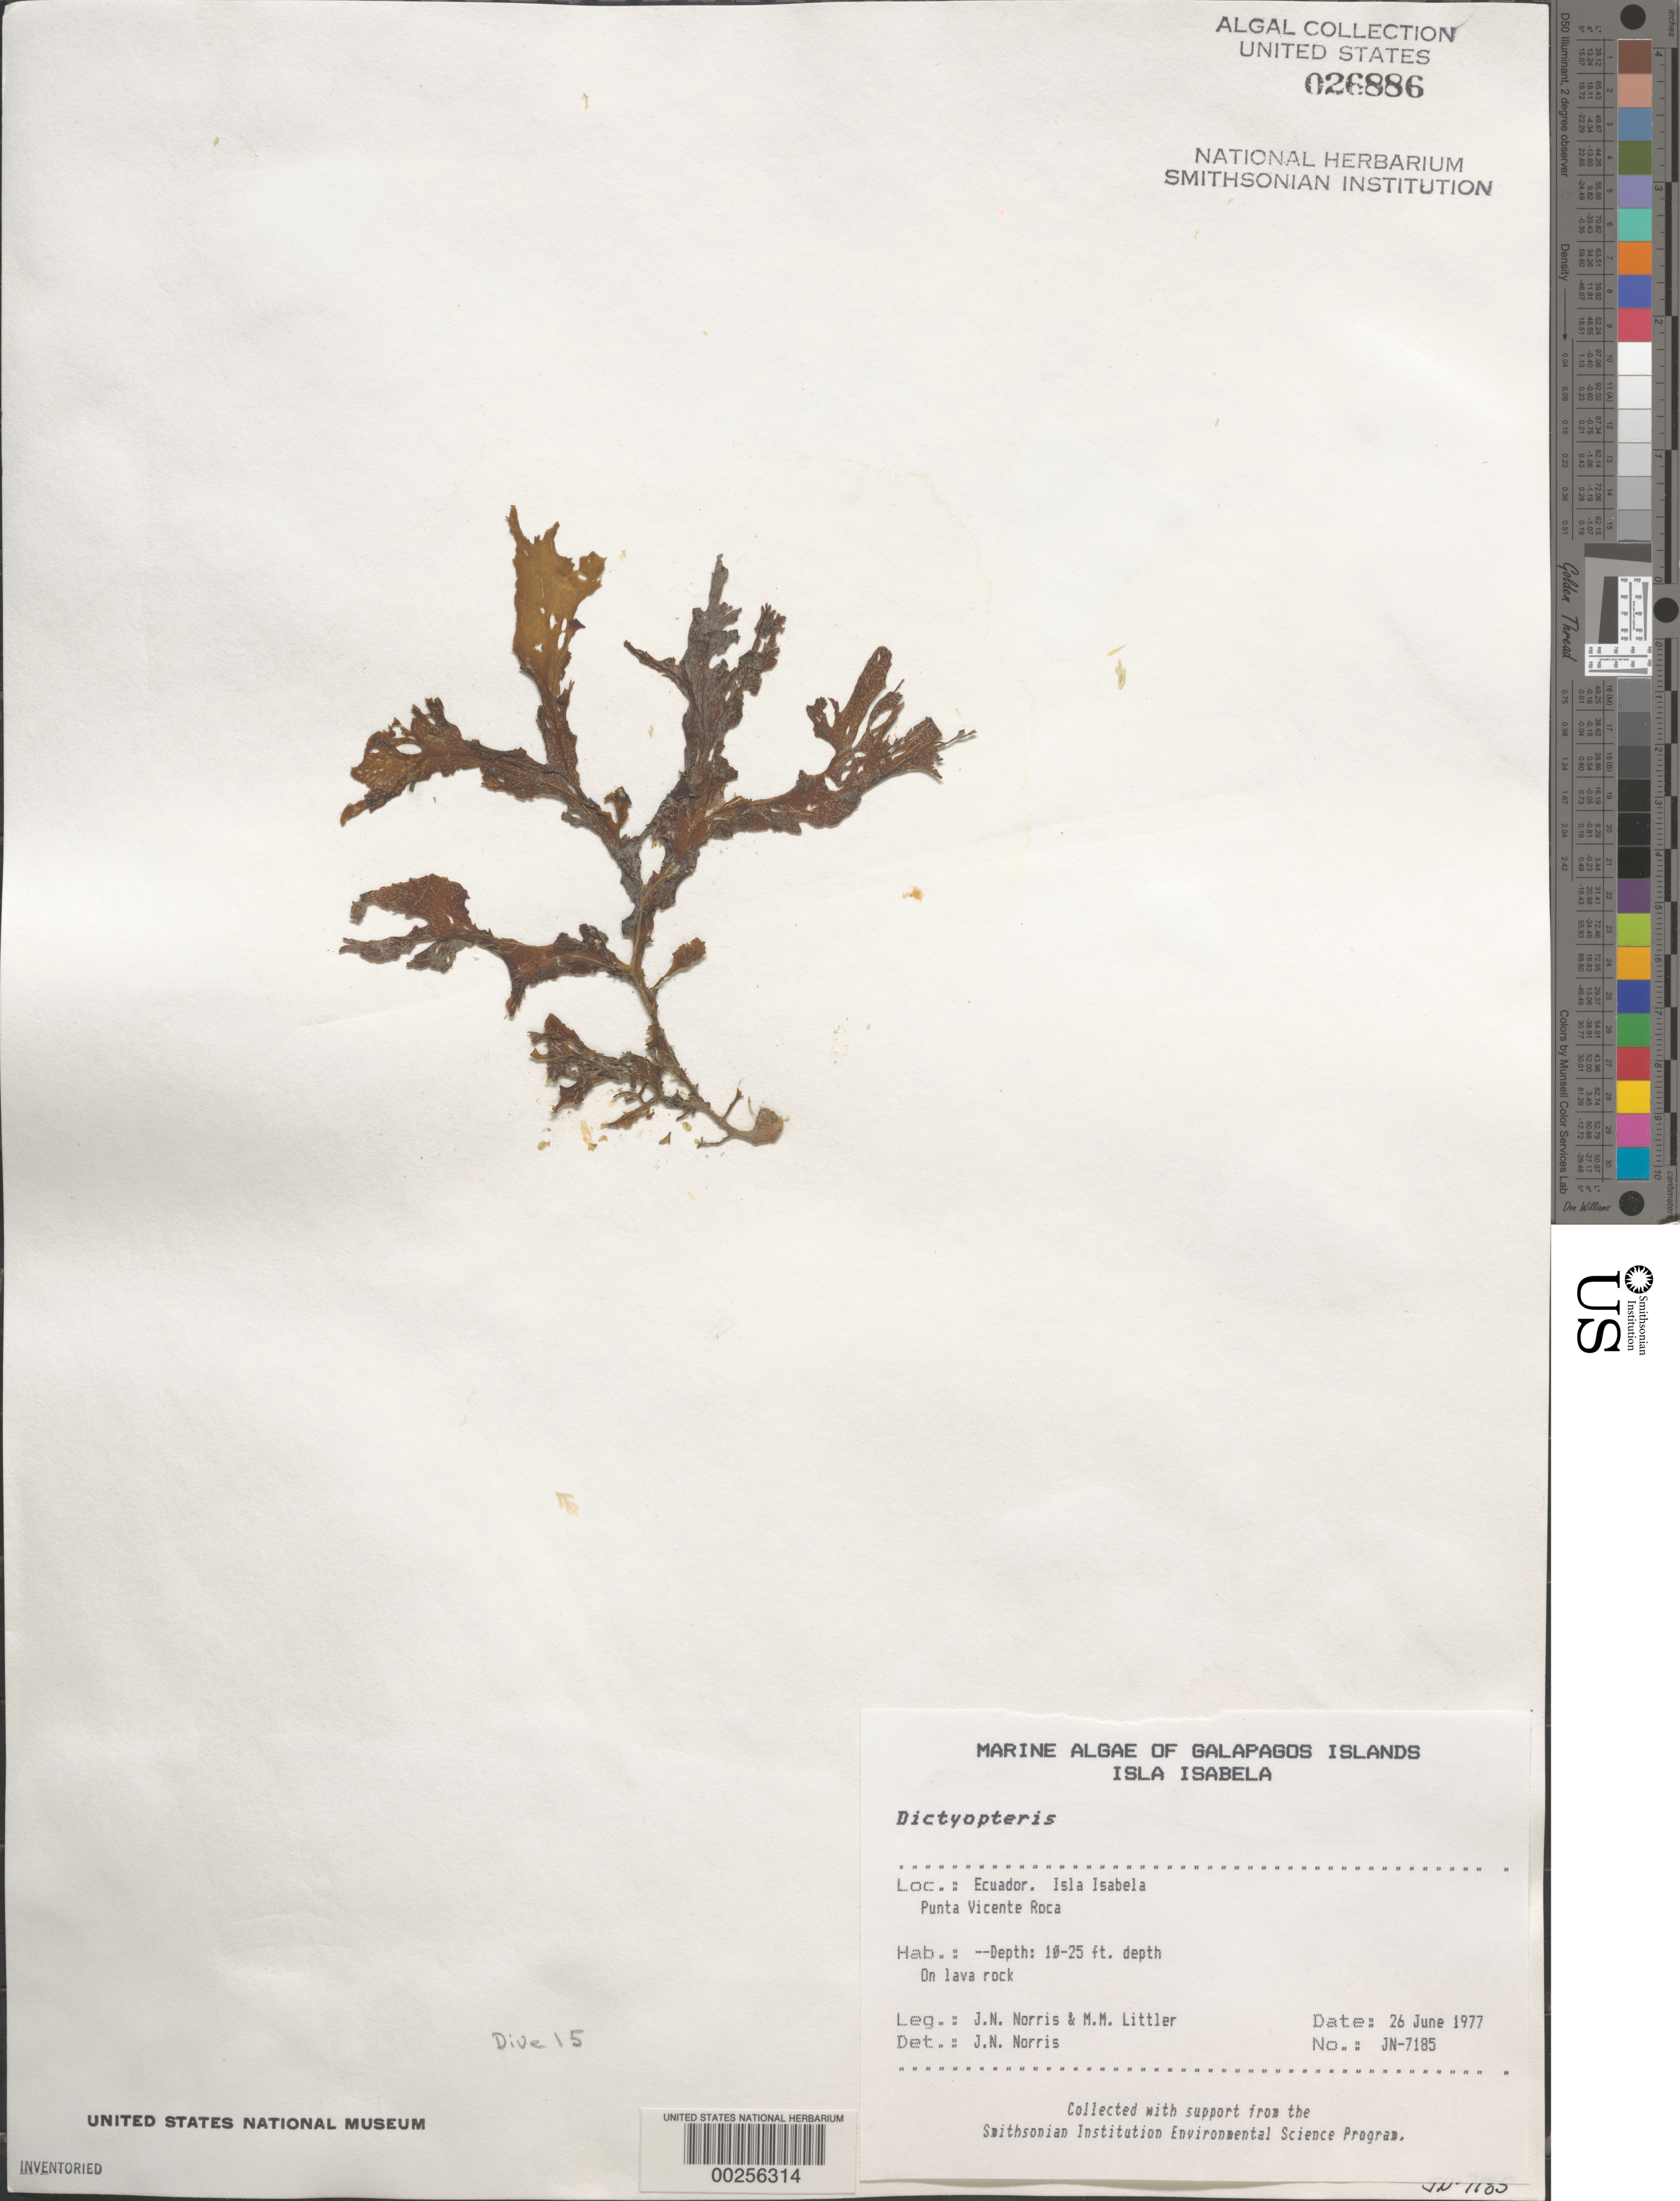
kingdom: Chromista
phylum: Ochrophyta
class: Phaeophyceae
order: Dictyotales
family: Dictyotaceae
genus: Dictyopteris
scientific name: Dictyopteris sp.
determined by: Norris, James N.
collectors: J. N. Norris & M. M. Littler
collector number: JN-7185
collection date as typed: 26 Jun 1977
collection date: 1977-06-26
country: Ecuador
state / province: Colón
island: Isabela [Albemarle]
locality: Punta Vicente Roca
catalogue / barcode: US 26886